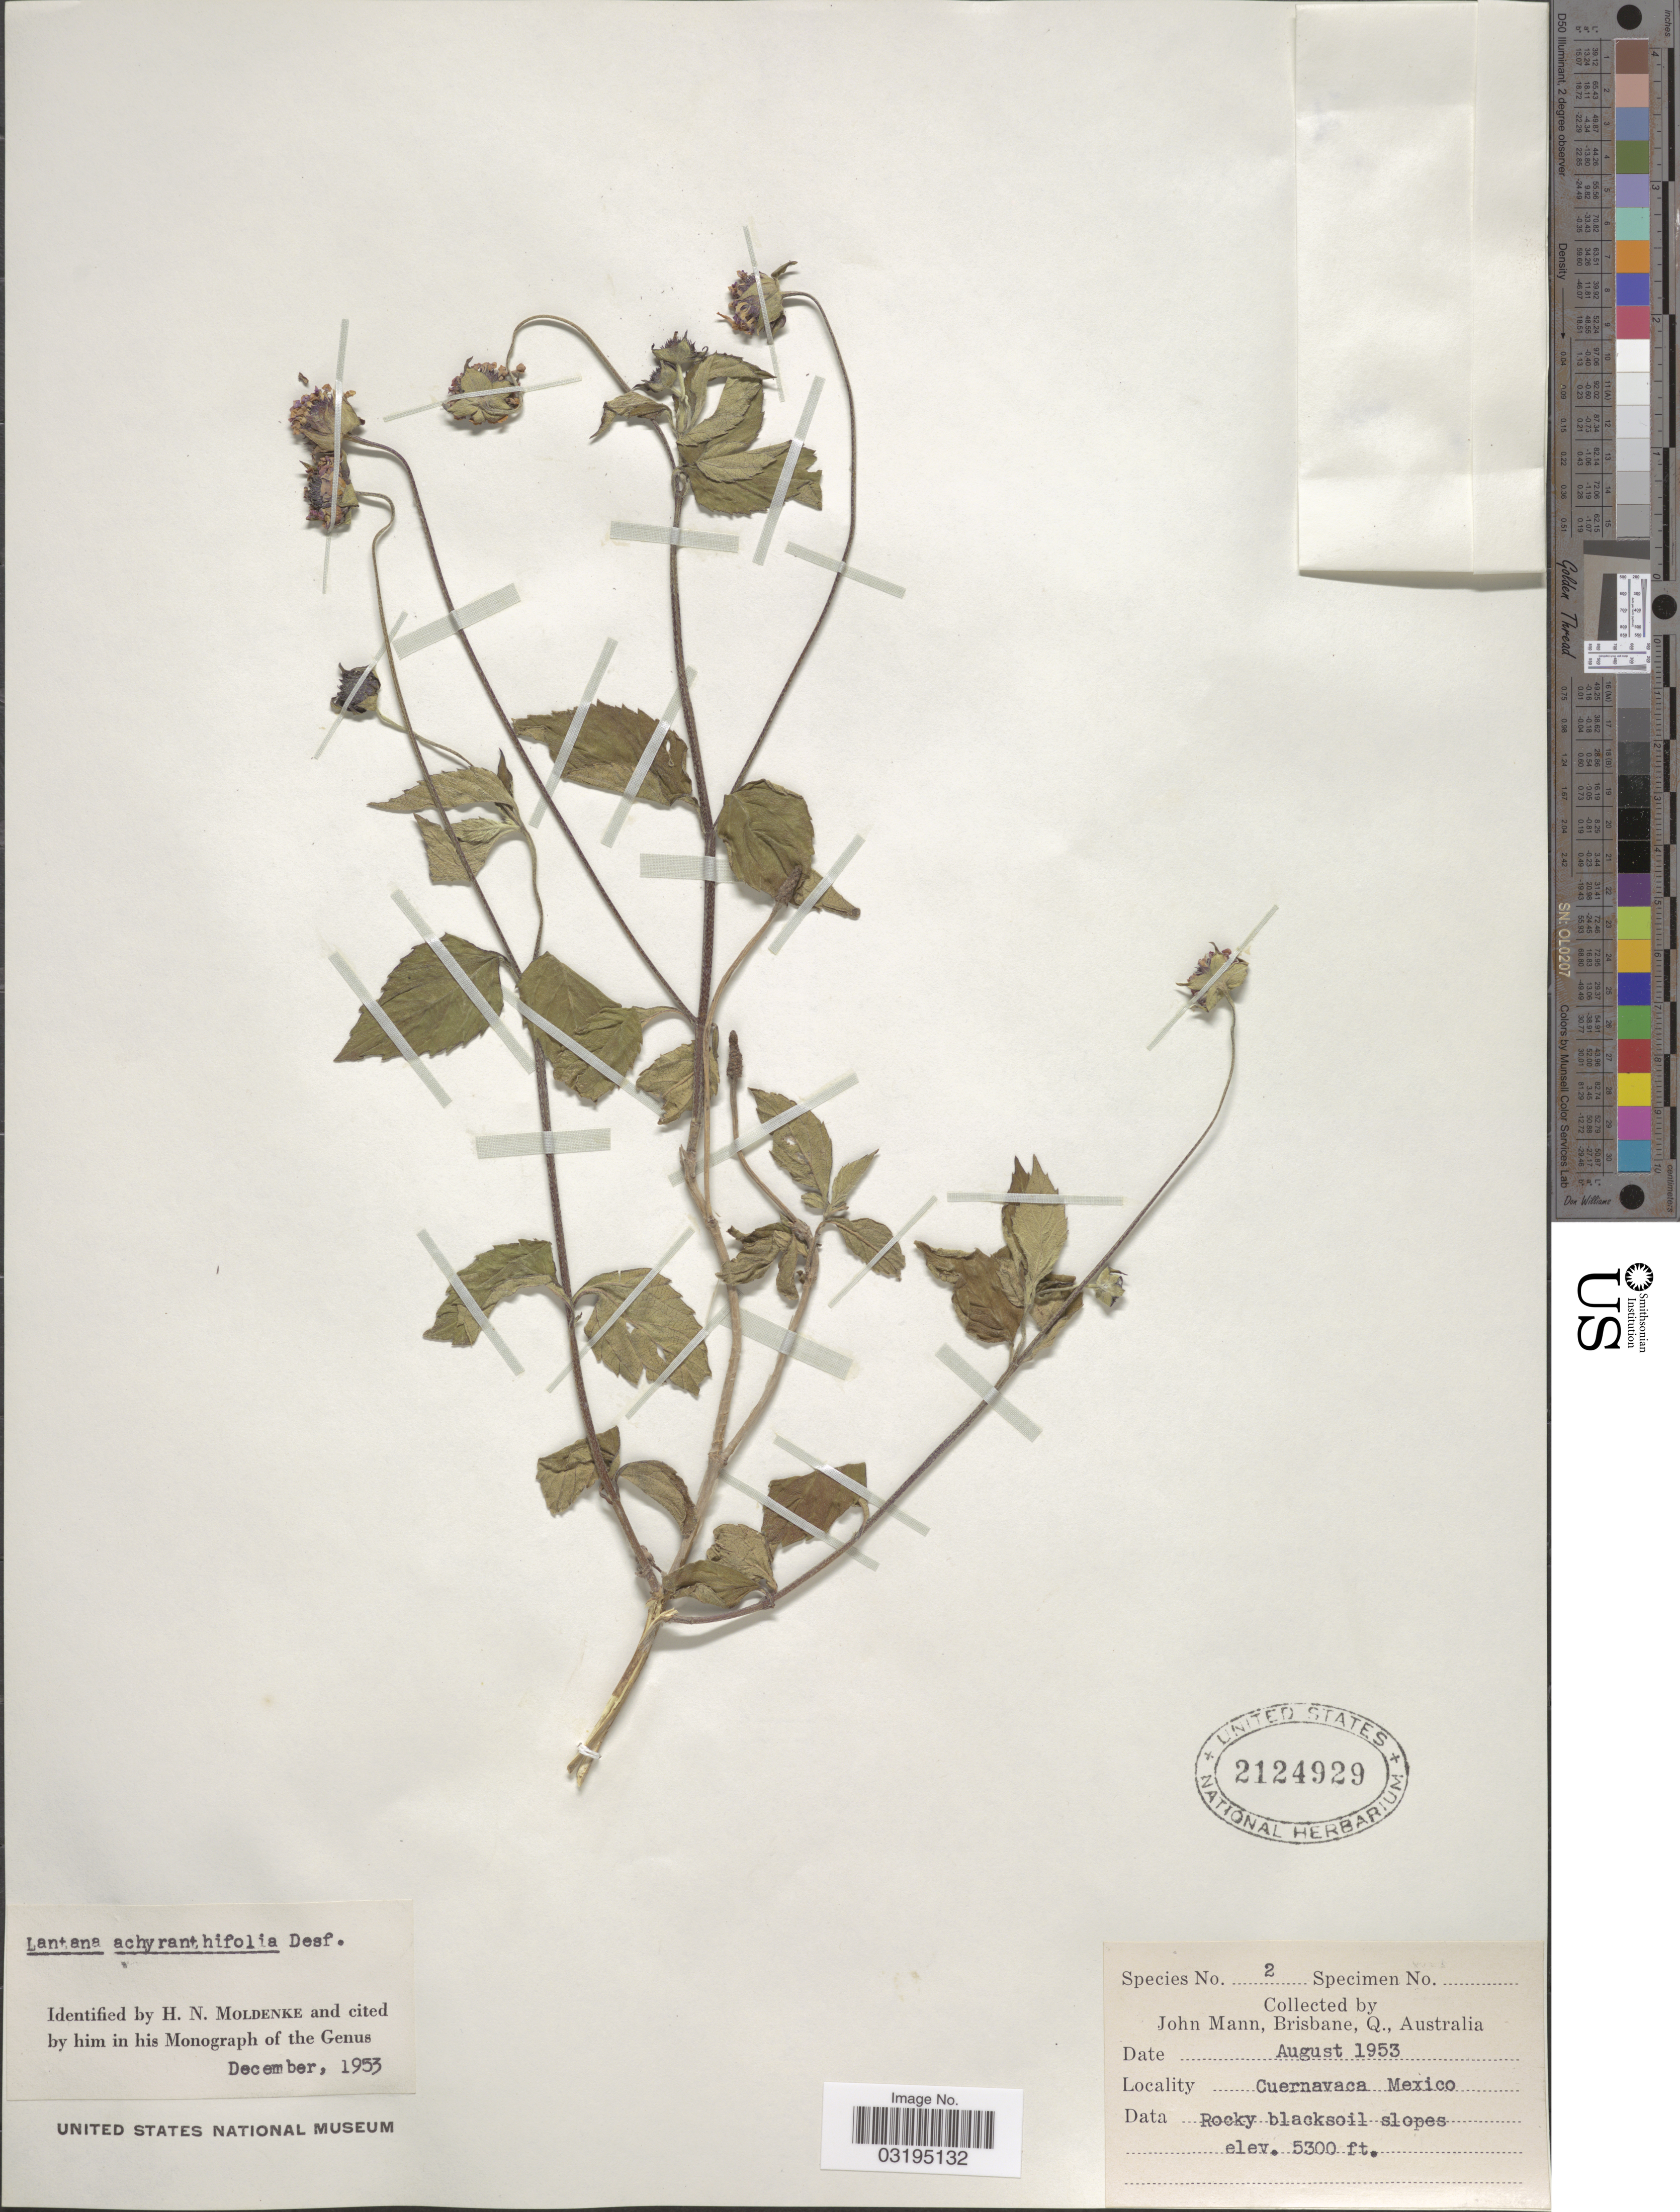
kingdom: Plantae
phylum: Tracheophyta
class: Magnoliopsida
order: Lamiales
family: Verbenaceae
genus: Lantana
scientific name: Lantana achyranthifolia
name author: Desf.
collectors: J. Mann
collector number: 2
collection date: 1953-08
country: Mexico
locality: Cuernavaca.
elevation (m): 1615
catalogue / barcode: US 2124929